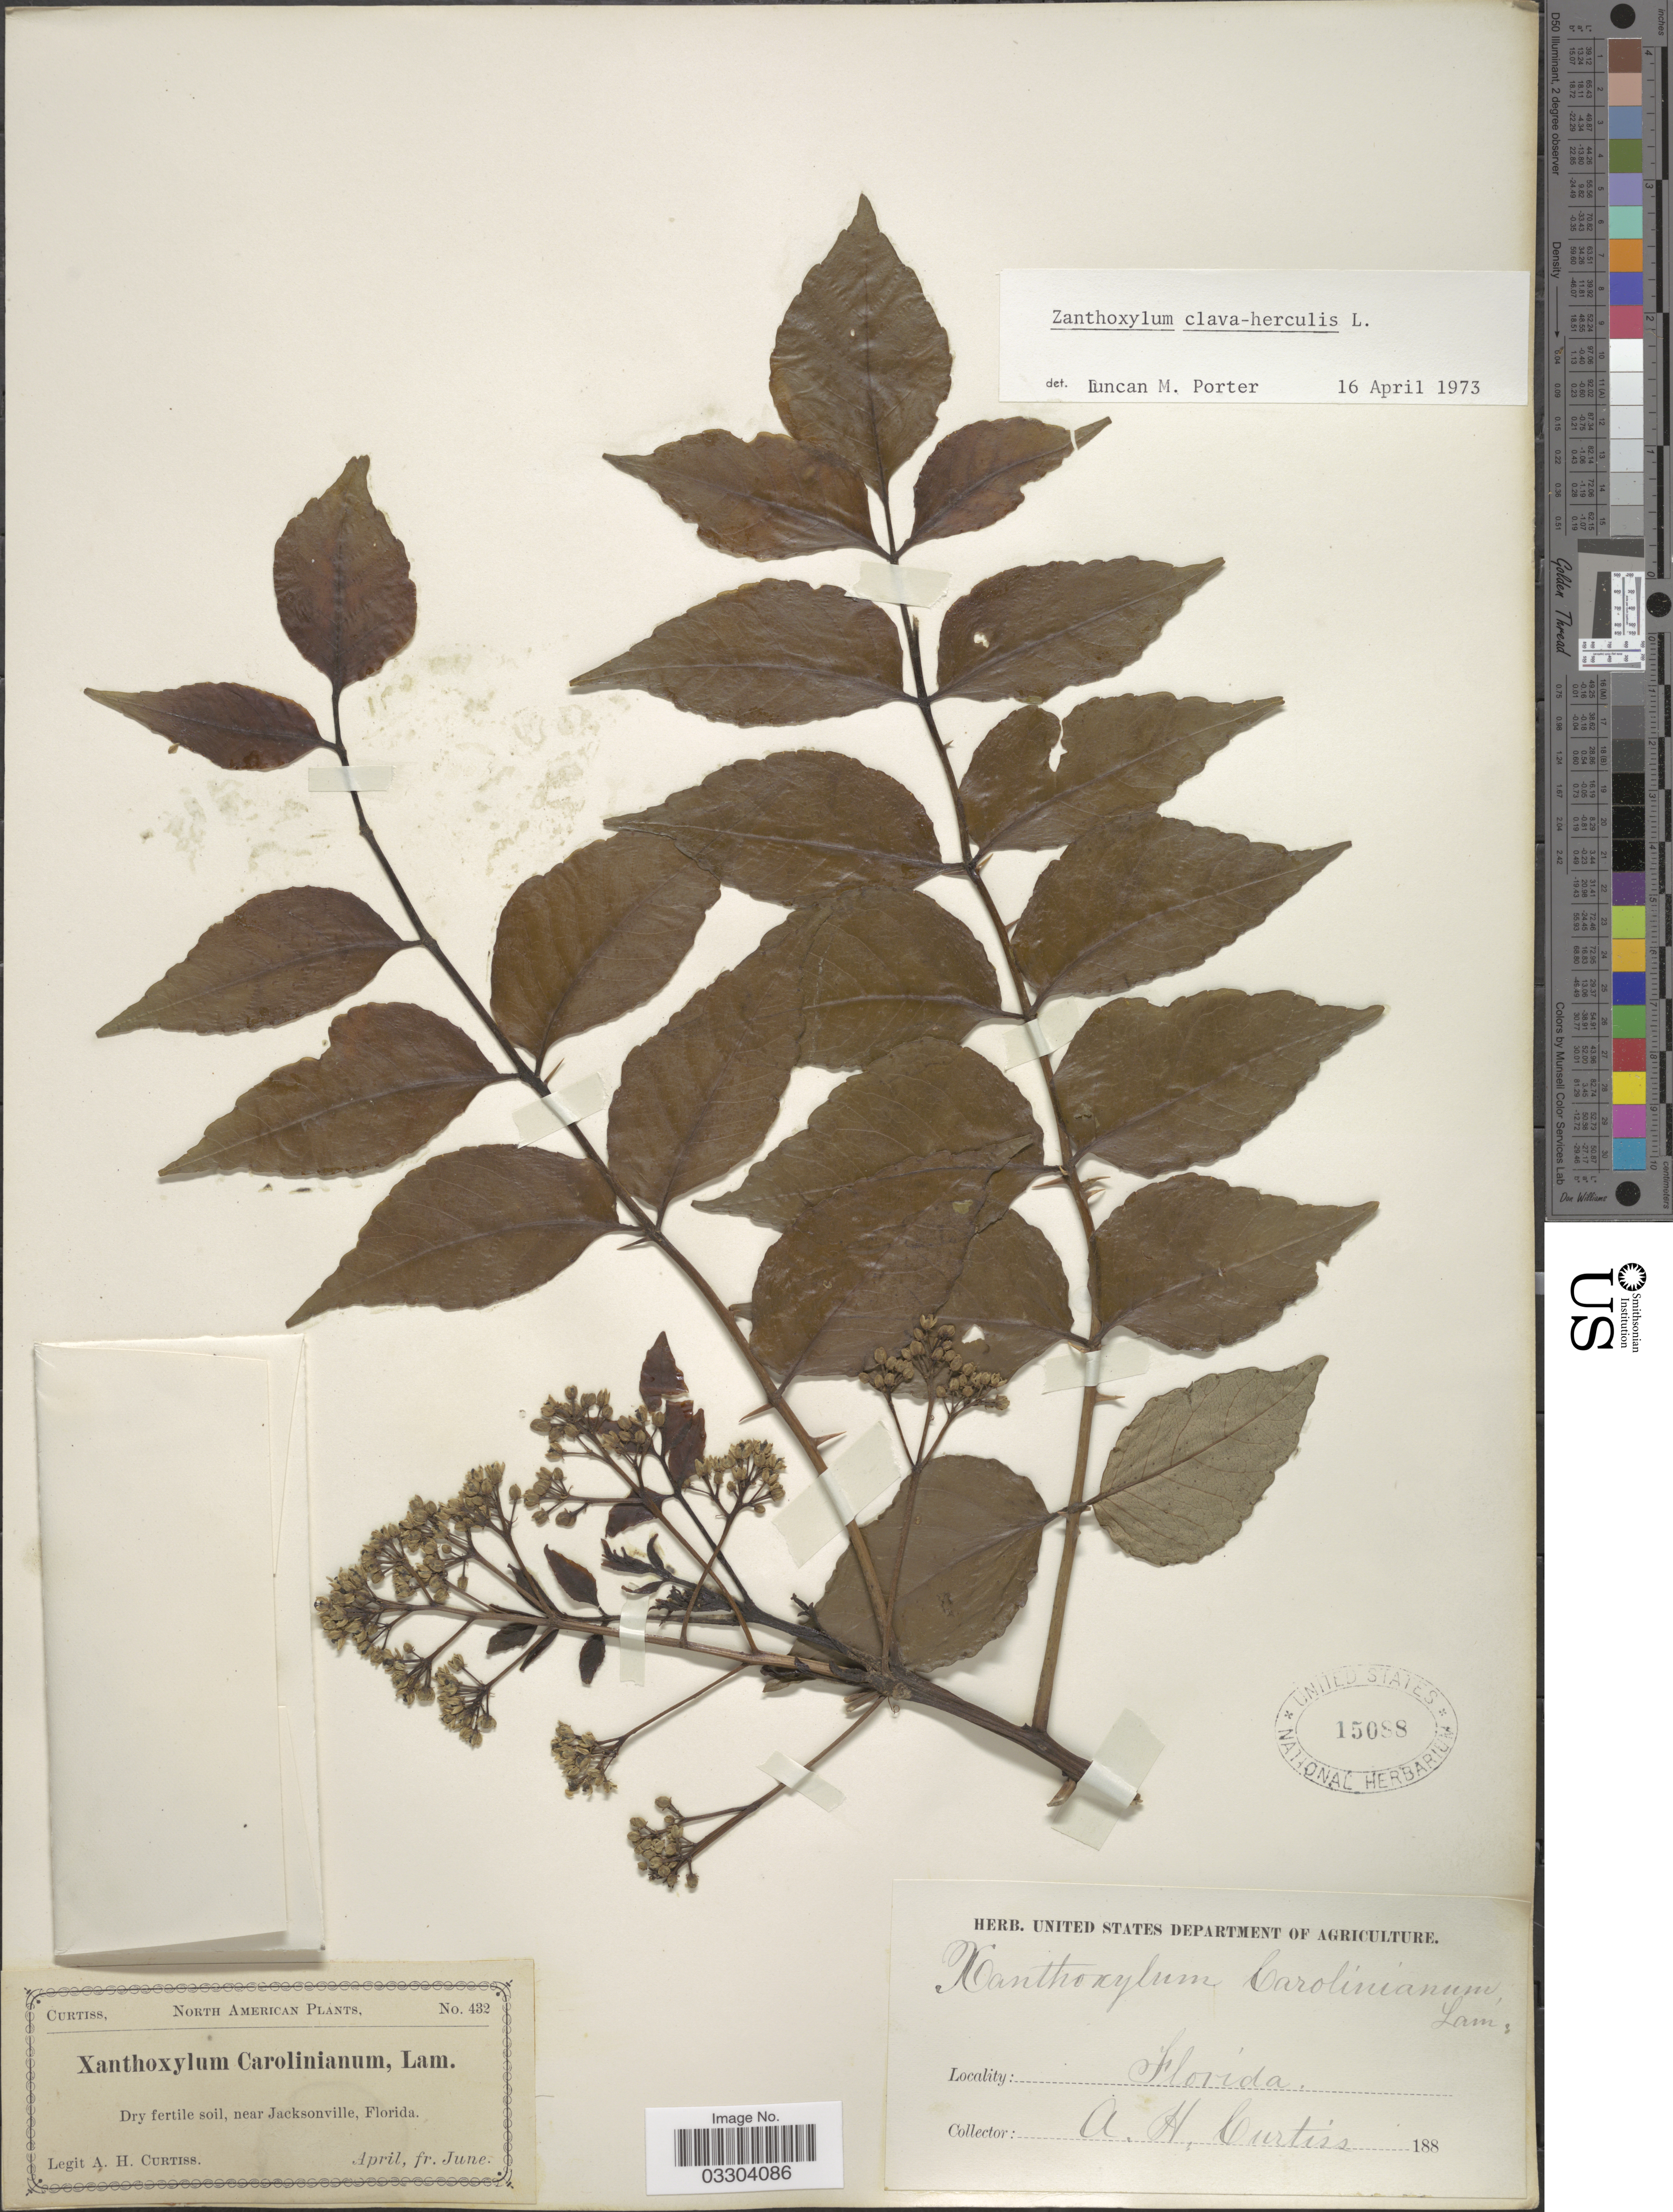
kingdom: Plantae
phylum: Tracheophyta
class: Magnoliopsida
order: Sapindales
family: Rutaceae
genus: Zanthoxylum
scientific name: Zanthoxylum clava-herculis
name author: L.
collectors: A. H. Curtiss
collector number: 432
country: United States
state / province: Florida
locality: Near Jacksonville.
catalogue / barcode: US 15088